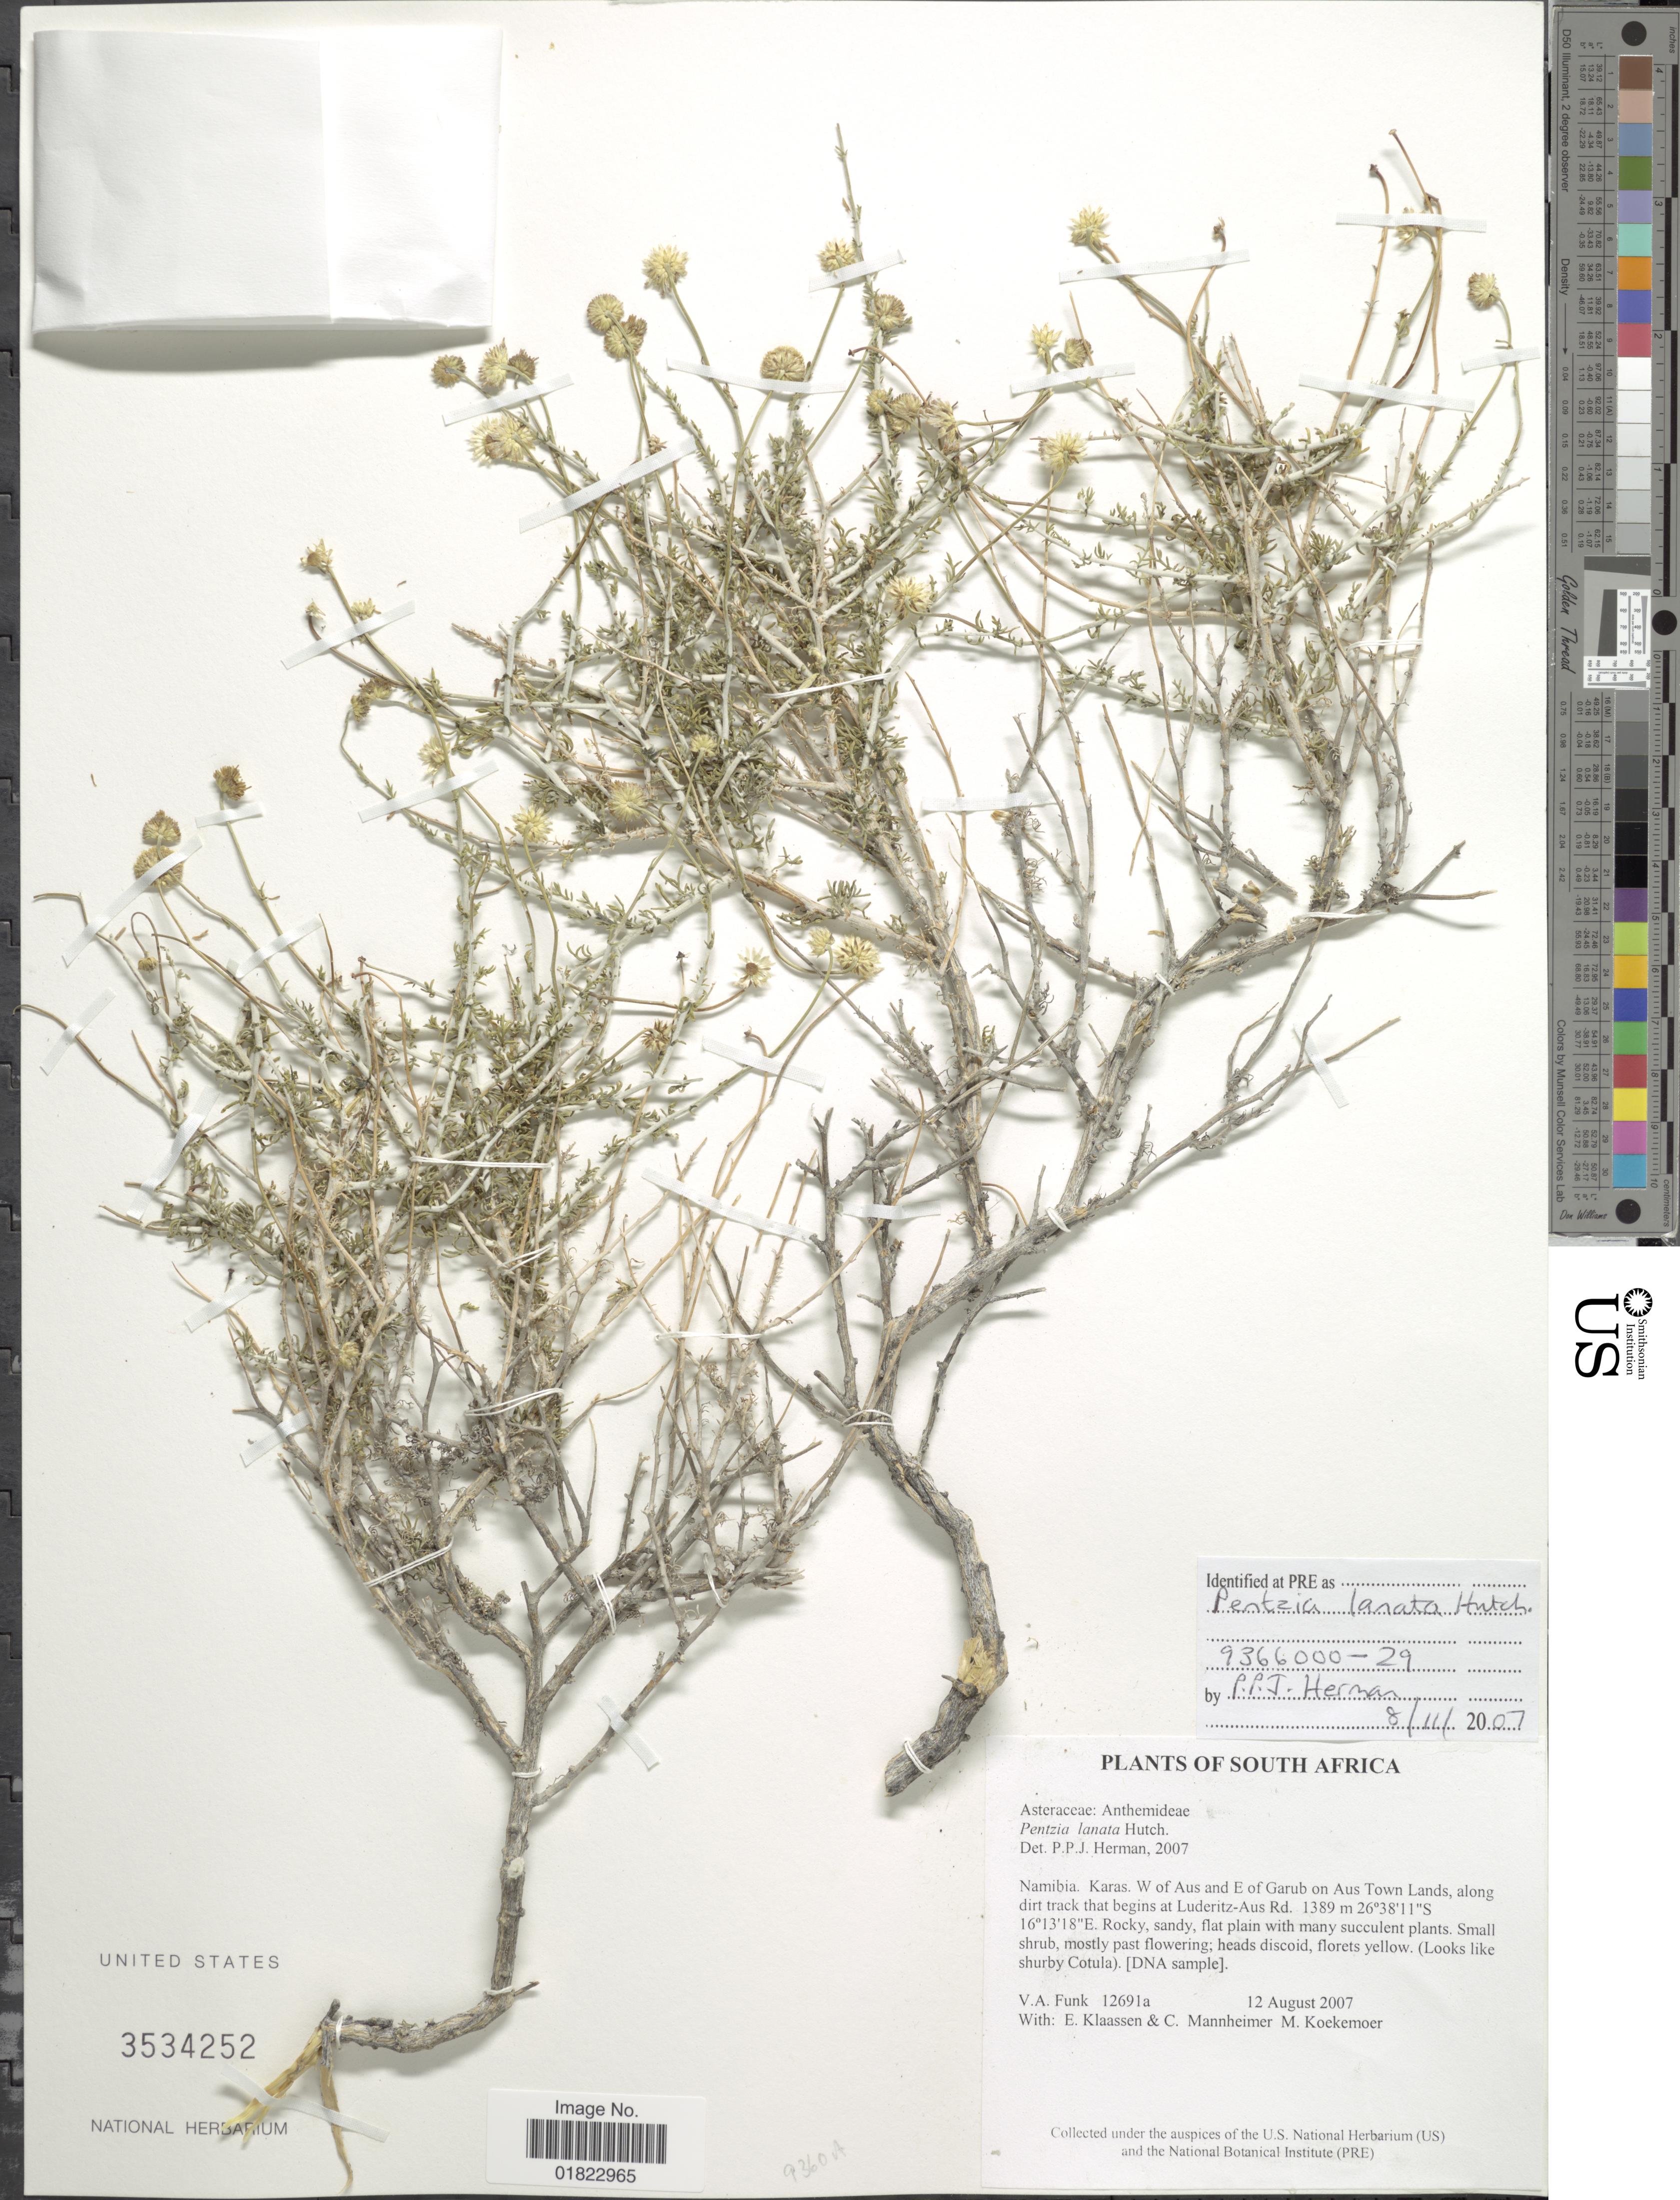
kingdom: Plantae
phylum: Tracheophyta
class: Magnoliopsida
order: Asterales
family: Asteraceae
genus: Pentzia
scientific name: Pentzia lanata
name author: Hutch.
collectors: V. Funk, E. S. Klaassen, C. A. Mannheimer & M. Koekemoer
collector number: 12691a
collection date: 2007-08-12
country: Namibia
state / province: Karas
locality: Namibia. Karas. W of Aus and E of Garub on Aus Town lands, along dirt track thta begins at Luderitz-Aus Rd.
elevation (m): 1389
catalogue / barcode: US 3534252